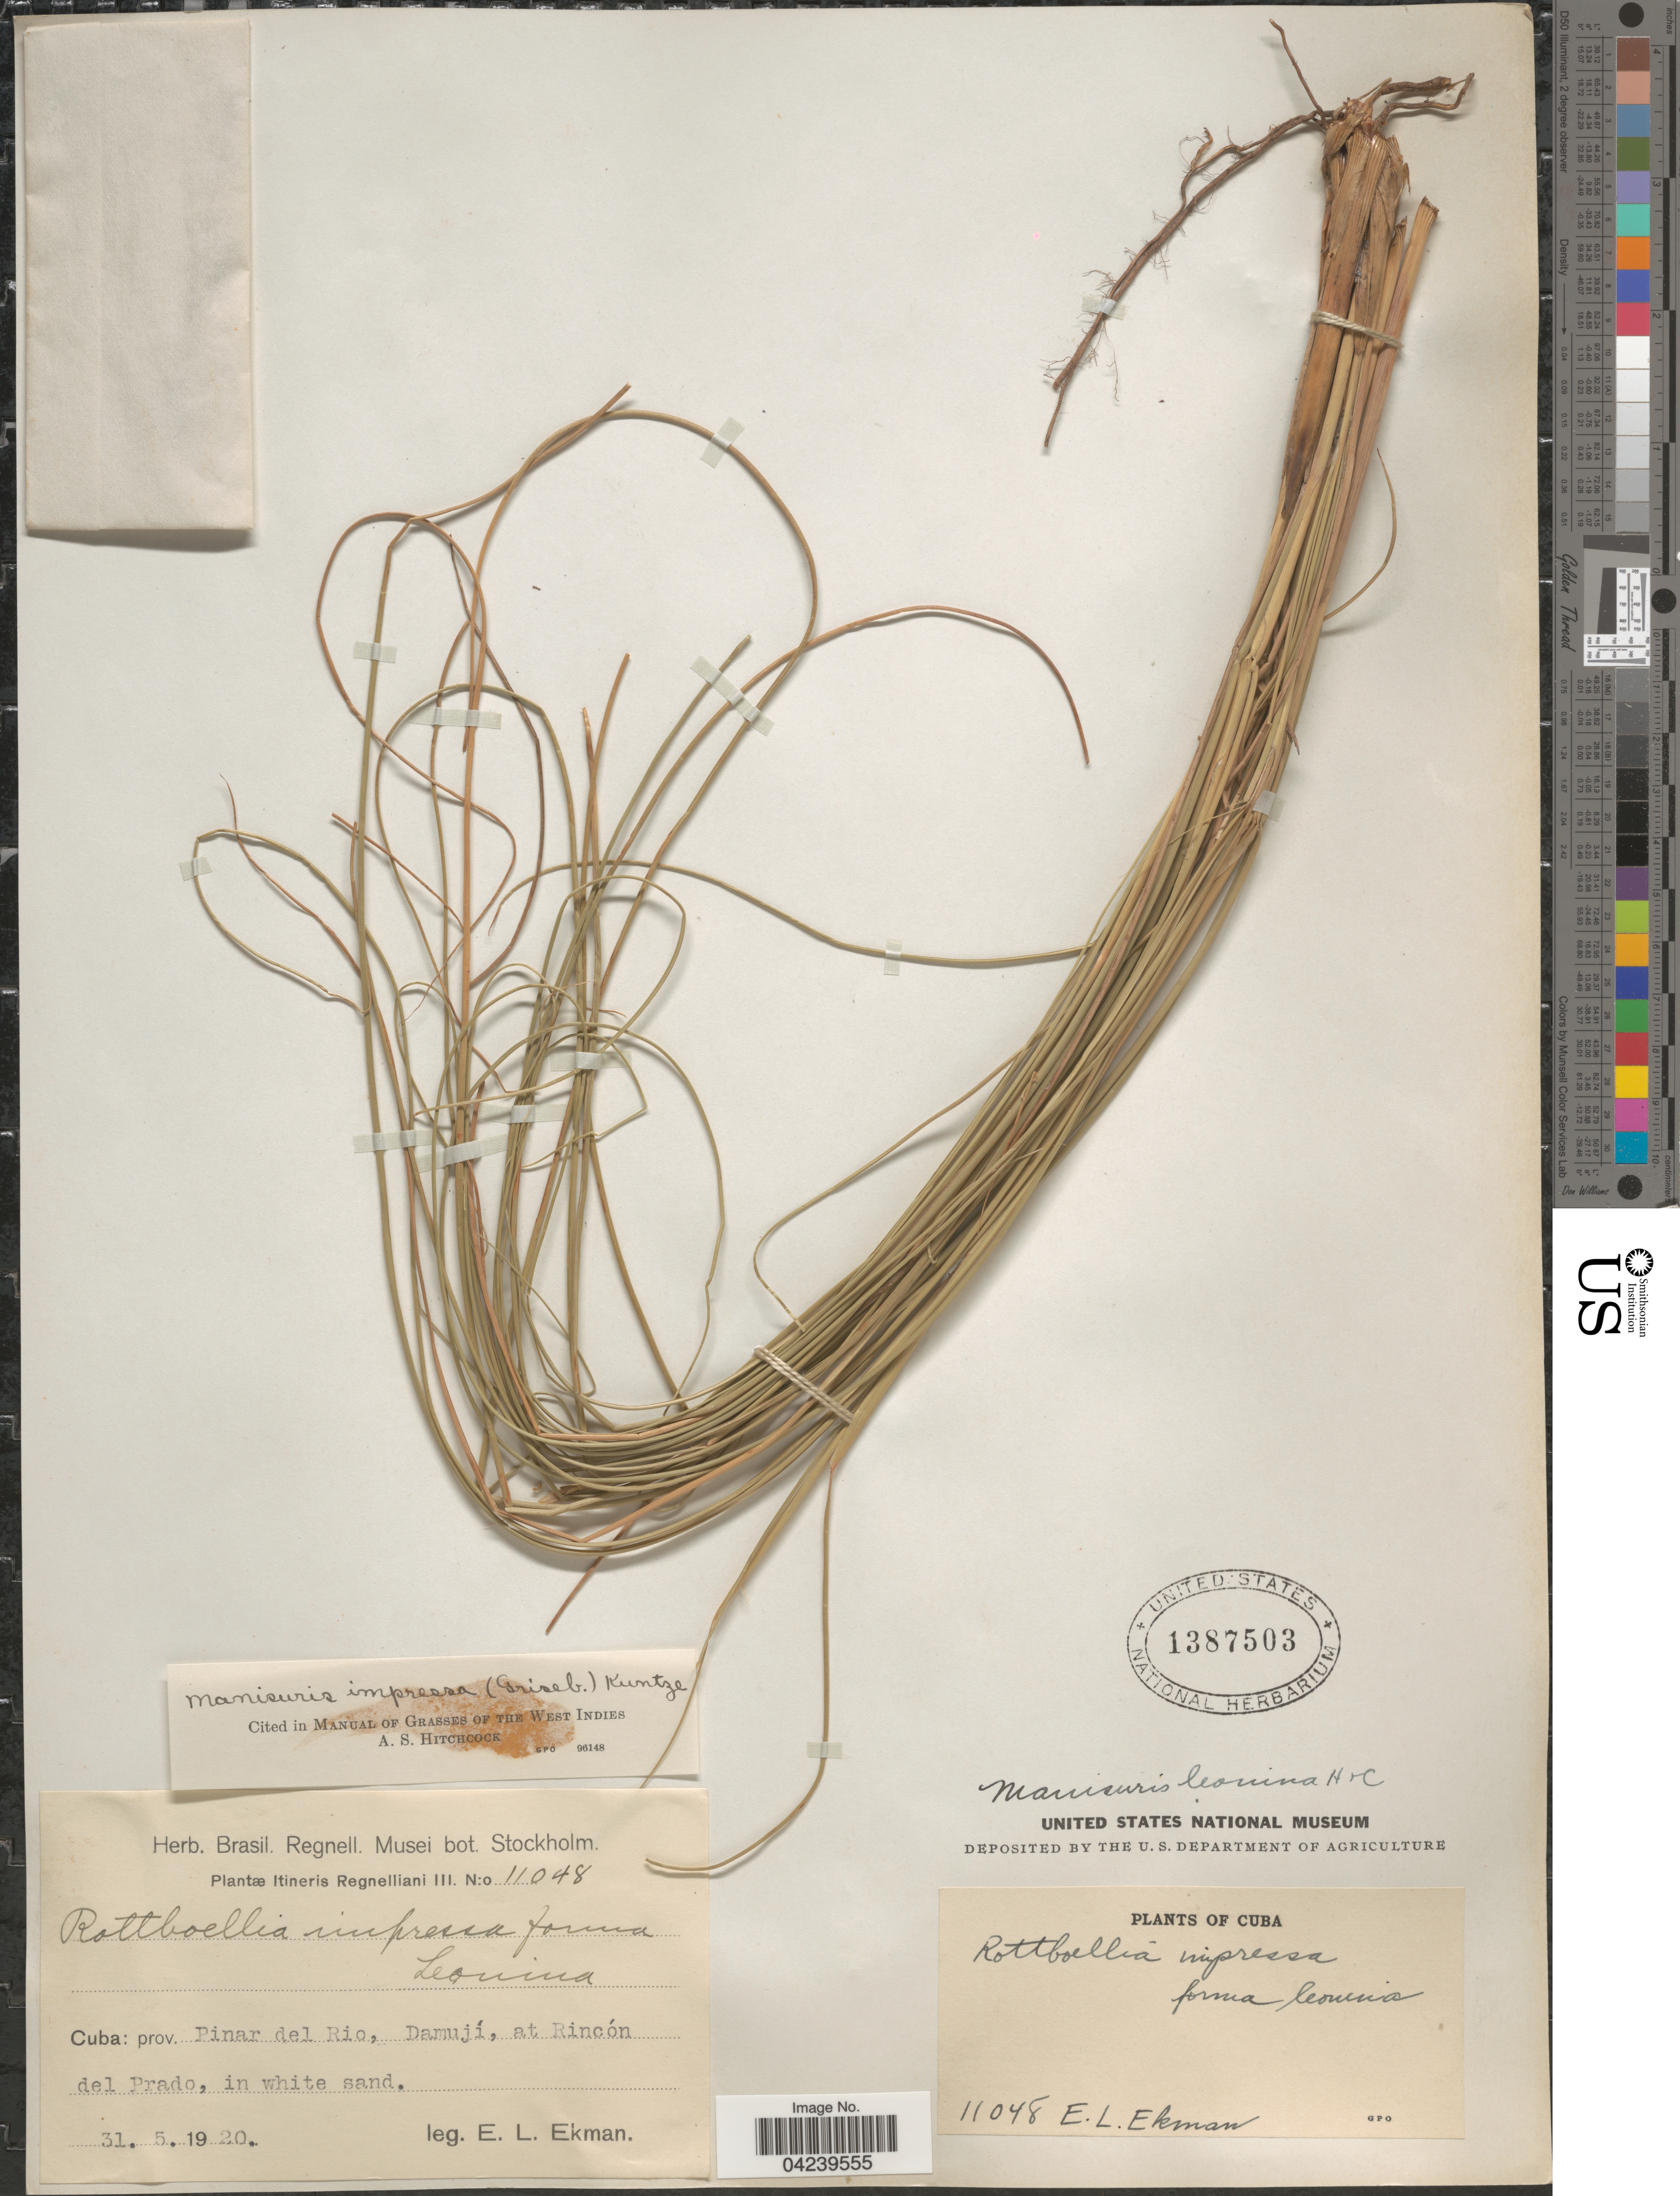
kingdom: Plantae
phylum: Tracheophyta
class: Liliopsida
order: Poales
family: Poaceae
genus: Rhytachne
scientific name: Rhytachne sp.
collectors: E. L. Ekman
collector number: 11048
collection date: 1920-05-31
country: Cuba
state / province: Pinar del Río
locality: Itineris Regnelliani III. Prov. del Rio, Damují, at Rincón del Prado, in white sand.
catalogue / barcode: US 1387503